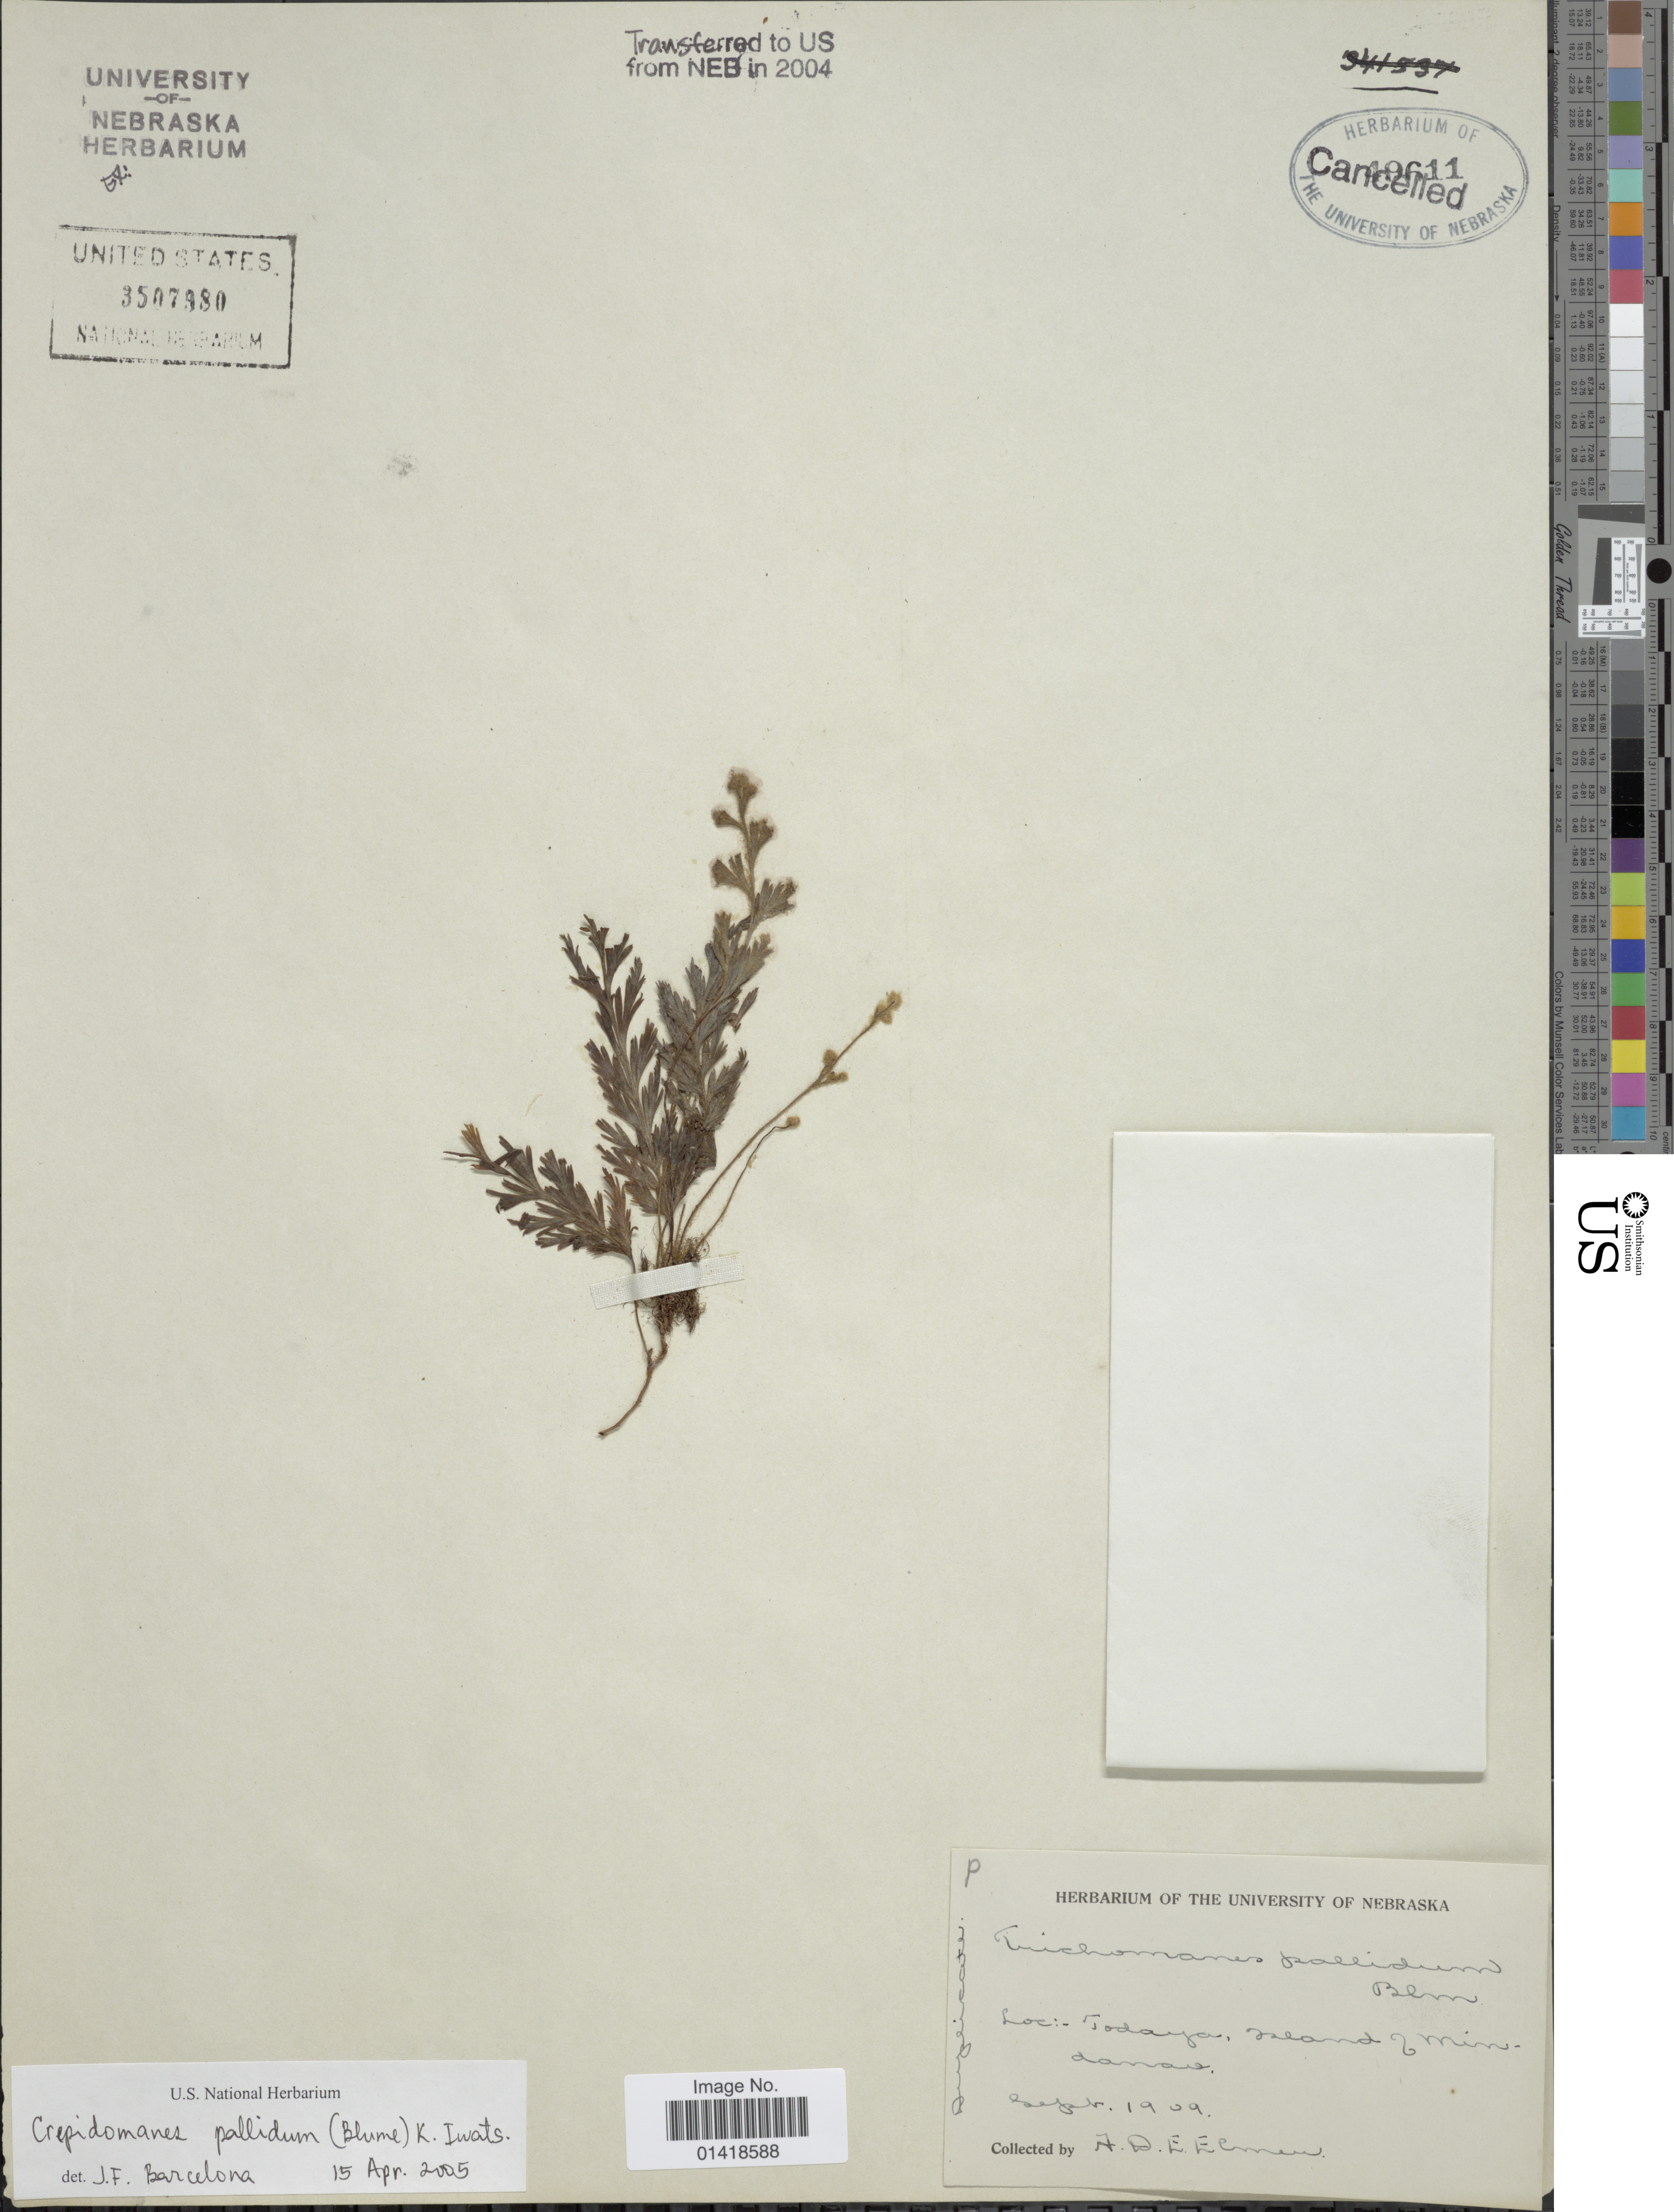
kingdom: Plantae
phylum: Tracheophyta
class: Polypodiopsida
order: Hymenophyllales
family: Hymenophyllaceae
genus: Hymenophyllum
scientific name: Hymenophyllum pallidum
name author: (Blume) Ebihara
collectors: A. D. E. Elmer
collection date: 1909-09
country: Philippines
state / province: Davao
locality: Todaya, Island of Mindanao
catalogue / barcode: US 3507980